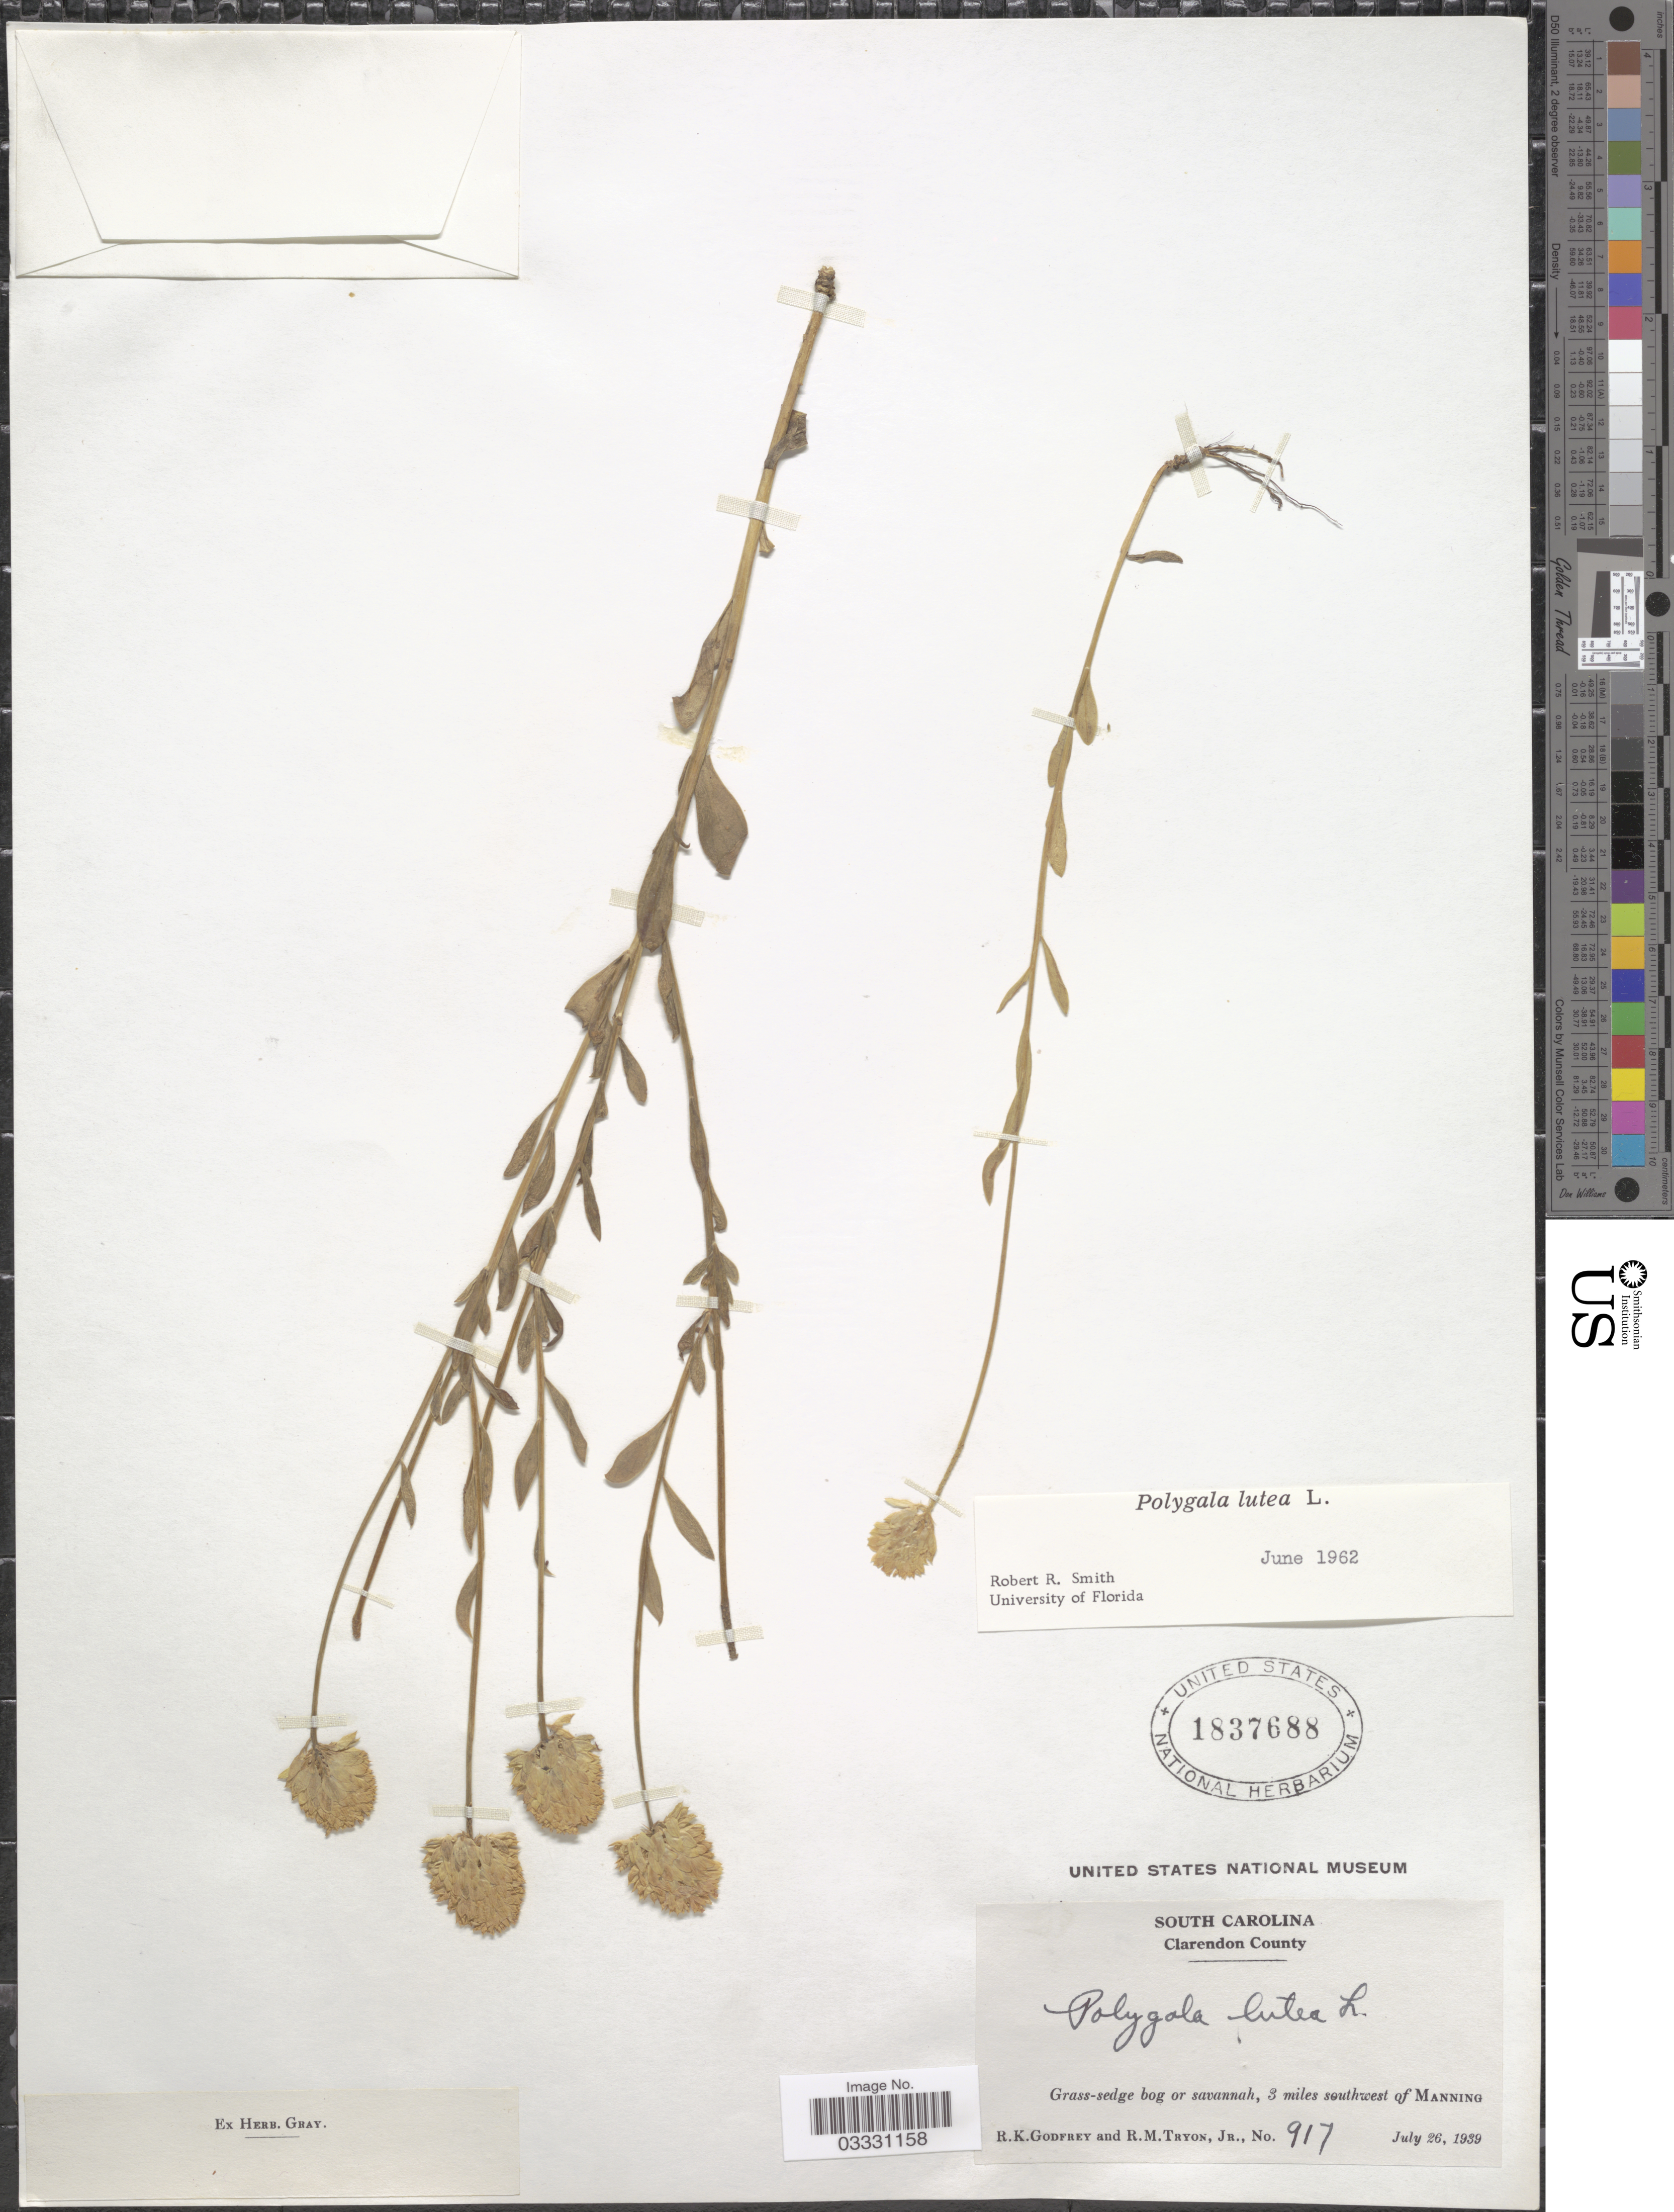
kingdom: Plantae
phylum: Tracheophyta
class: Magnoliopsida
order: Fabales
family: Polygalaceae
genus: Polygala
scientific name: Polygala lutea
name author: L.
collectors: R. K. Godfrey & R. Tryon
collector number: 917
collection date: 1939-07-26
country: United States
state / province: South Carolina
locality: Clarendon County. 3 miles southwest of Manning.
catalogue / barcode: US 1837688